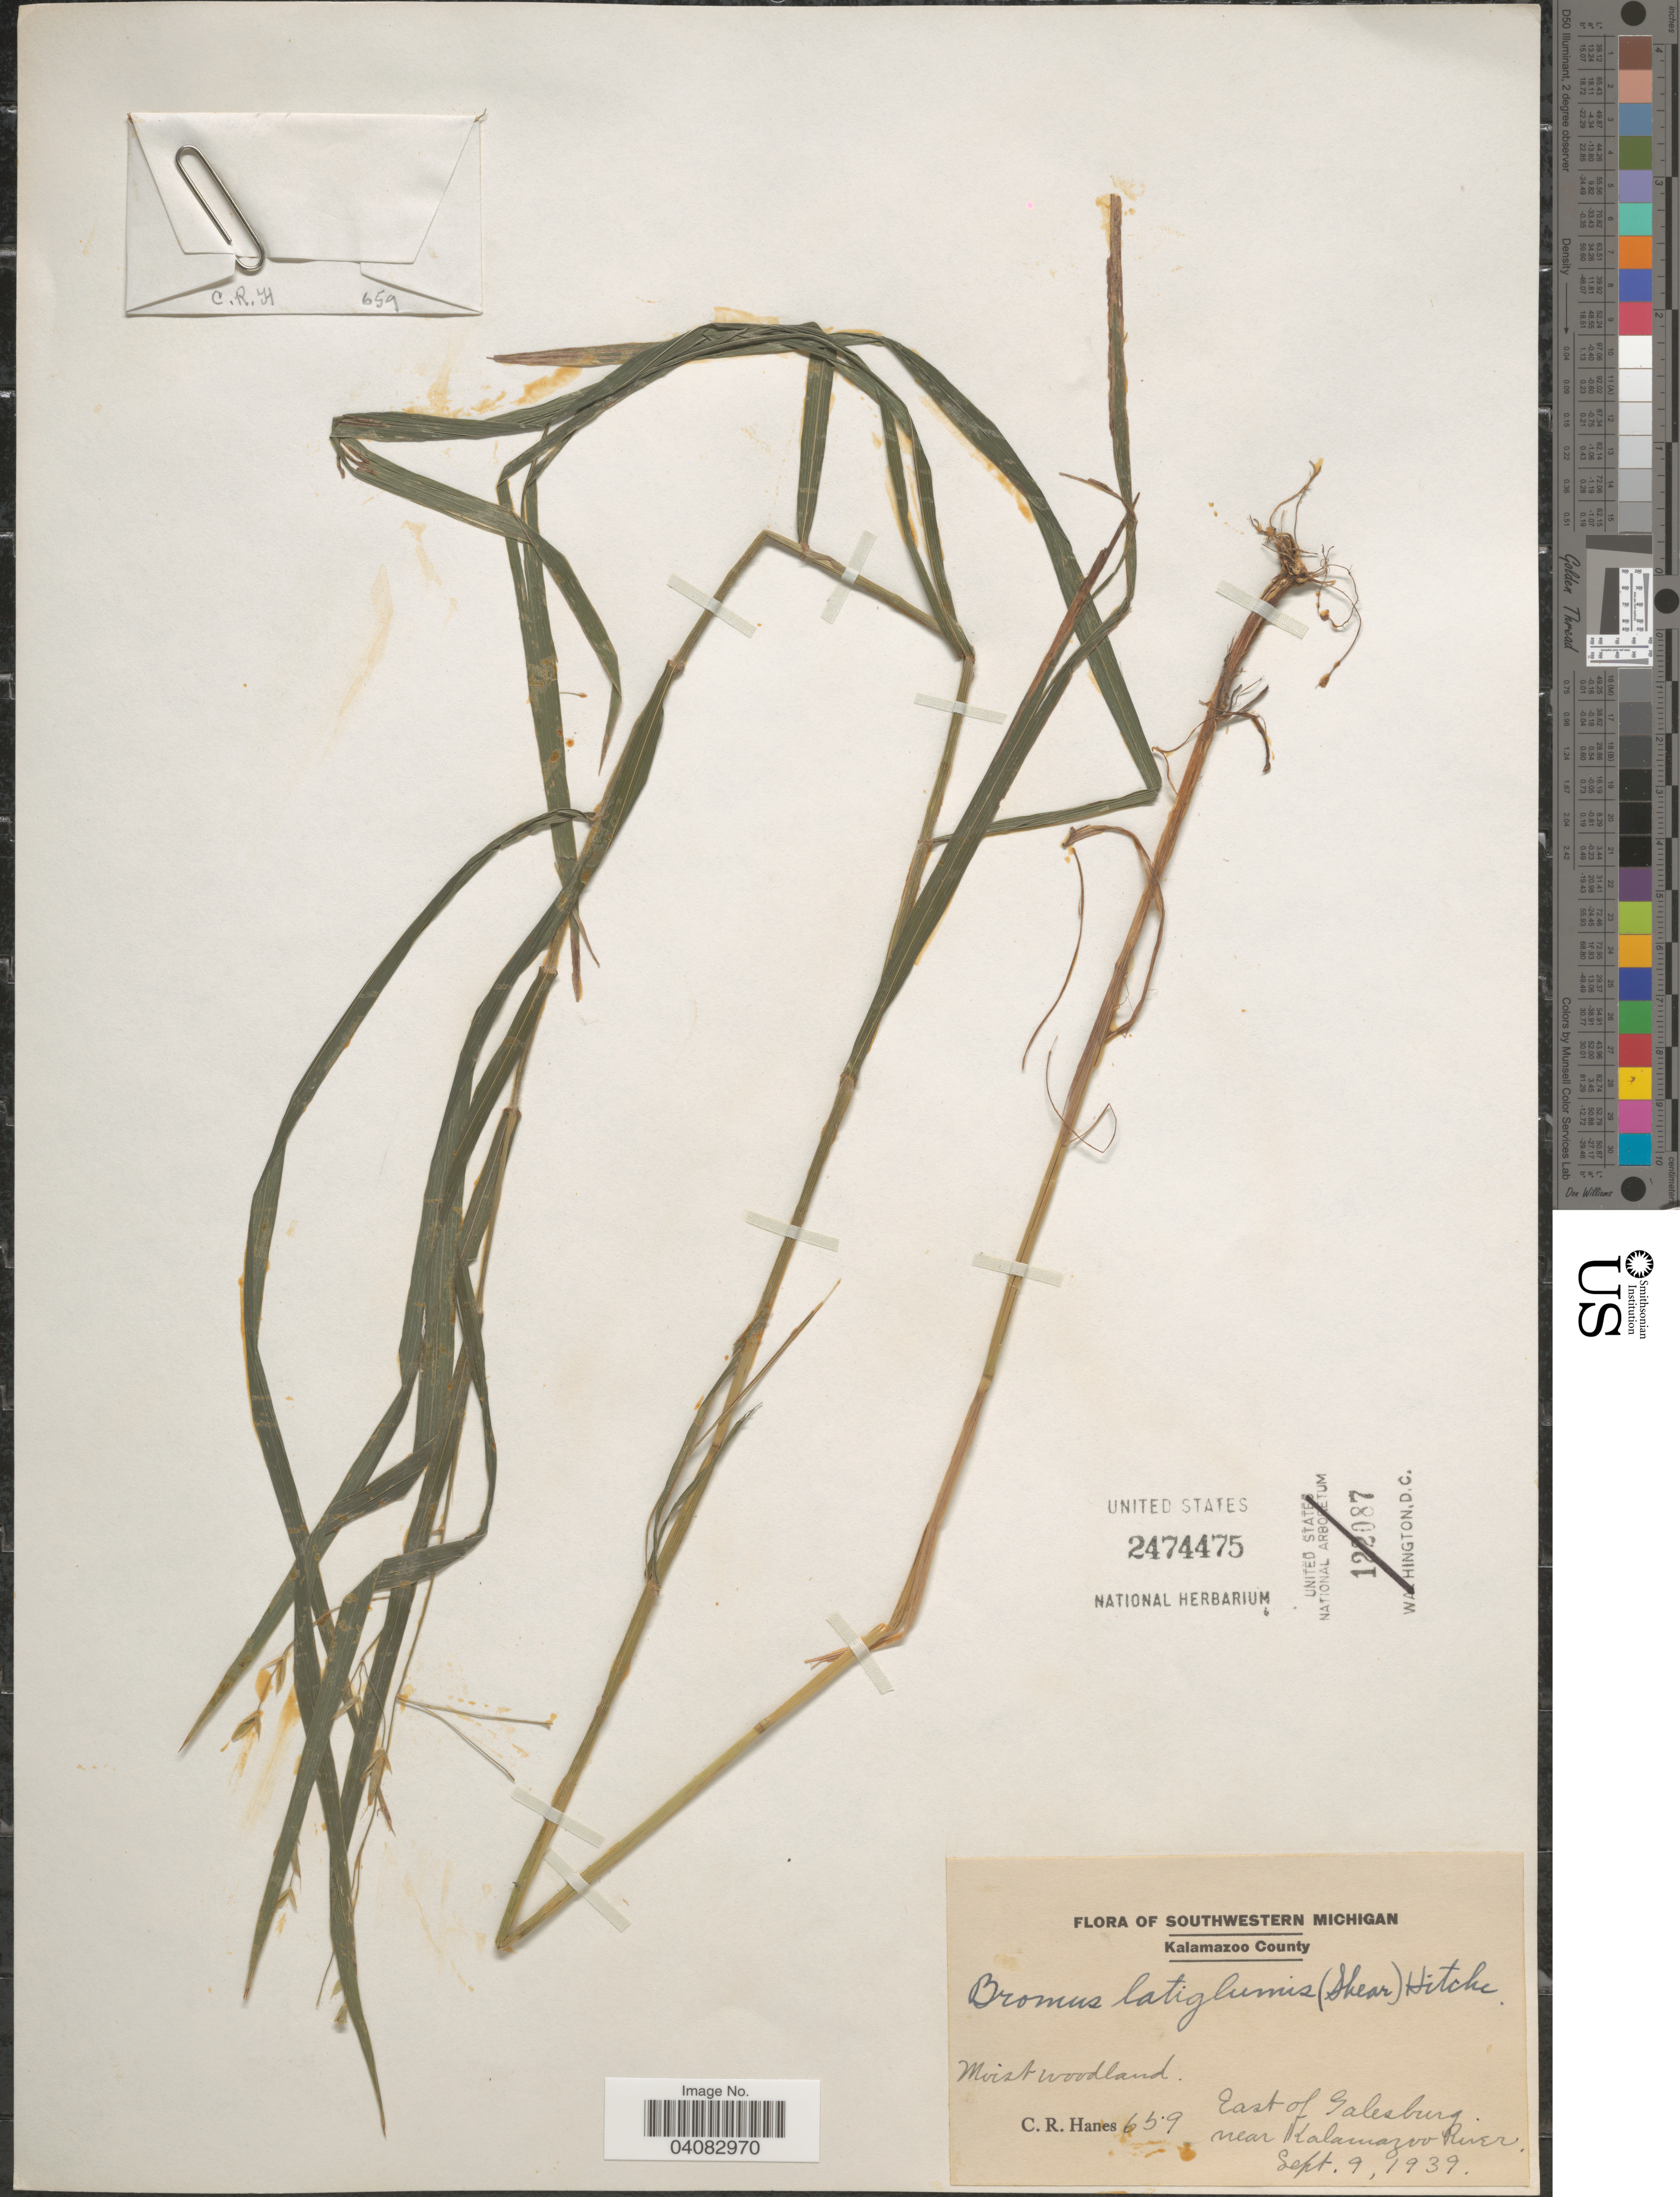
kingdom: Plantae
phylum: Tracheophyta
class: Liliopsida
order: Poales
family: Poaceae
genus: Bromus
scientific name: Bromus latiglumis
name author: (Scribn. ex Shear) Hitchc.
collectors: C. Hanes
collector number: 659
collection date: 1939-09-09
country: United States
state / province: Michigan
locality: Southwestern Michigan. Kalamazoo County. East of Salesburg near Kalamazoo River.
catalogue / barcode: US 2474475